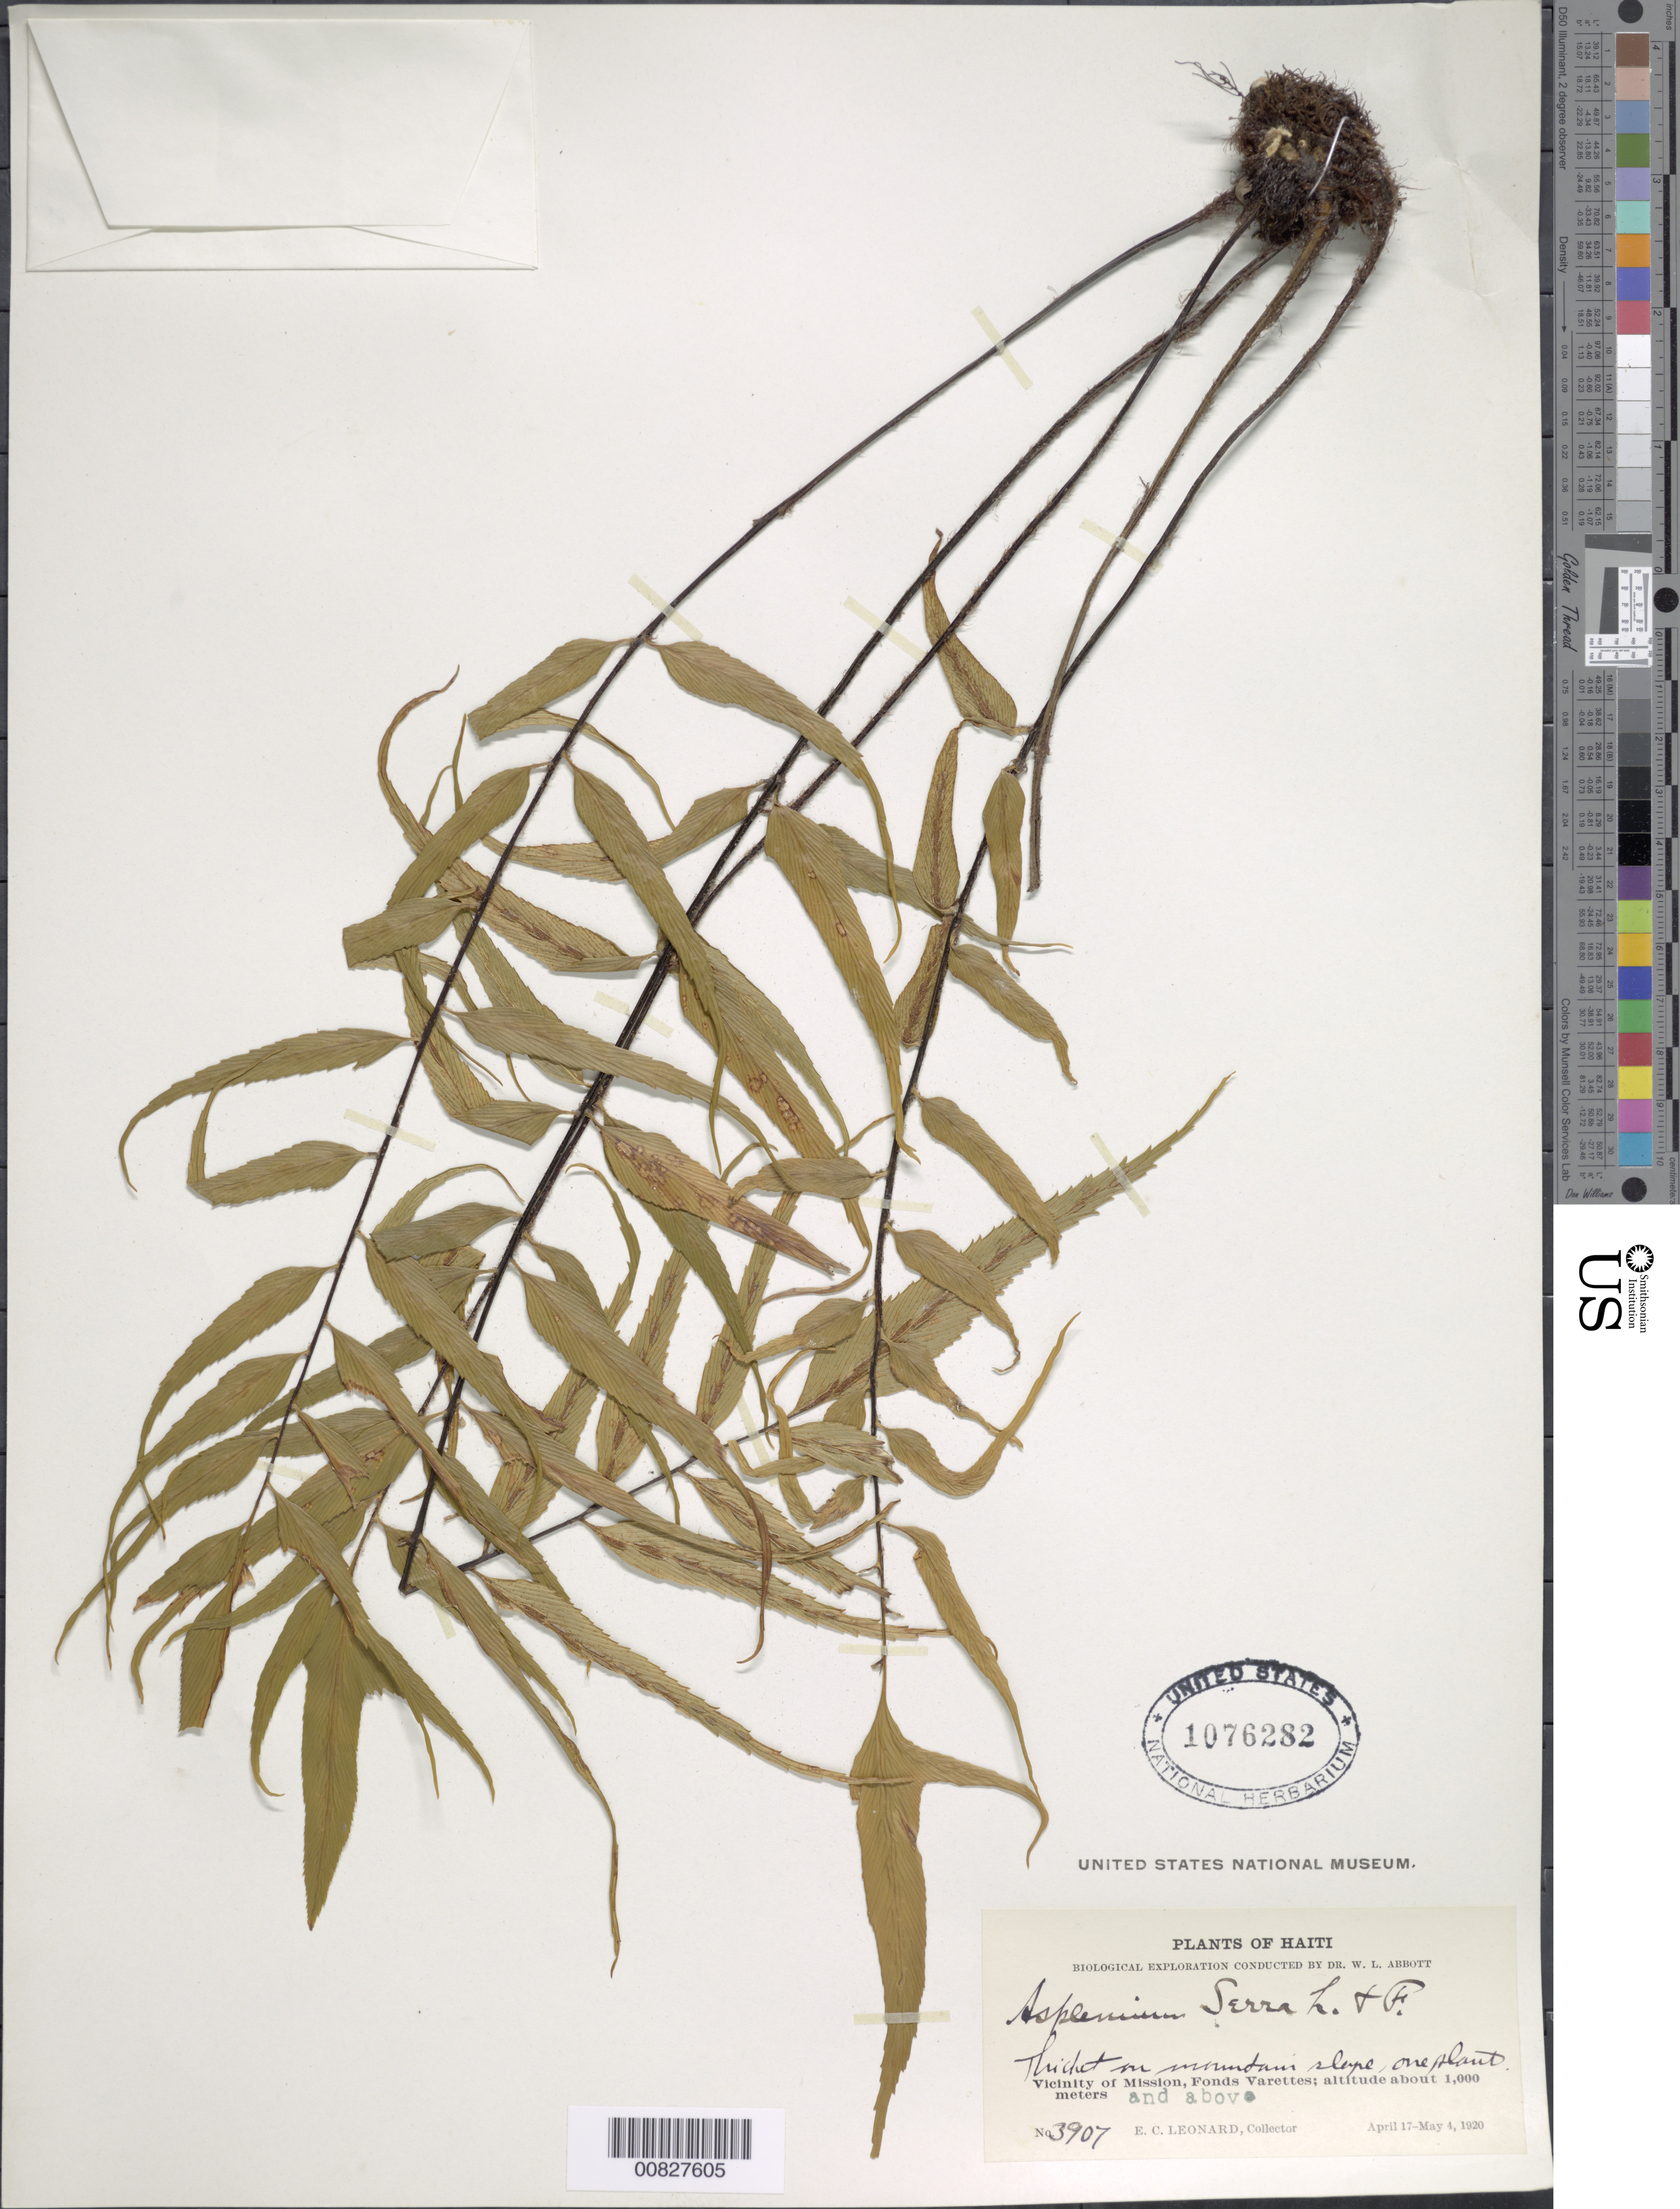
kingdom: Plantae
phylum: Tracheophyta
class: Polypodiopsida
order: Polypodiales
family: Aspleniaceae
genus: Asplenium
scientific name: Asplenium serra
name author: Langsd. & Fisch.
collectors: E. C. Leonard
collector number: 3907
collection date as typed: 17 Apr 1920 to 04 May 1920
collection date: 1920-04-17/1920-05-04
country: Haiti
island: Hispaniola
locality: Fonds Varettes, vicinity Mission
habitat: Thicket on mountain slope, one plant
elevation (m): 1000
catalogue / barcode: US 1076282